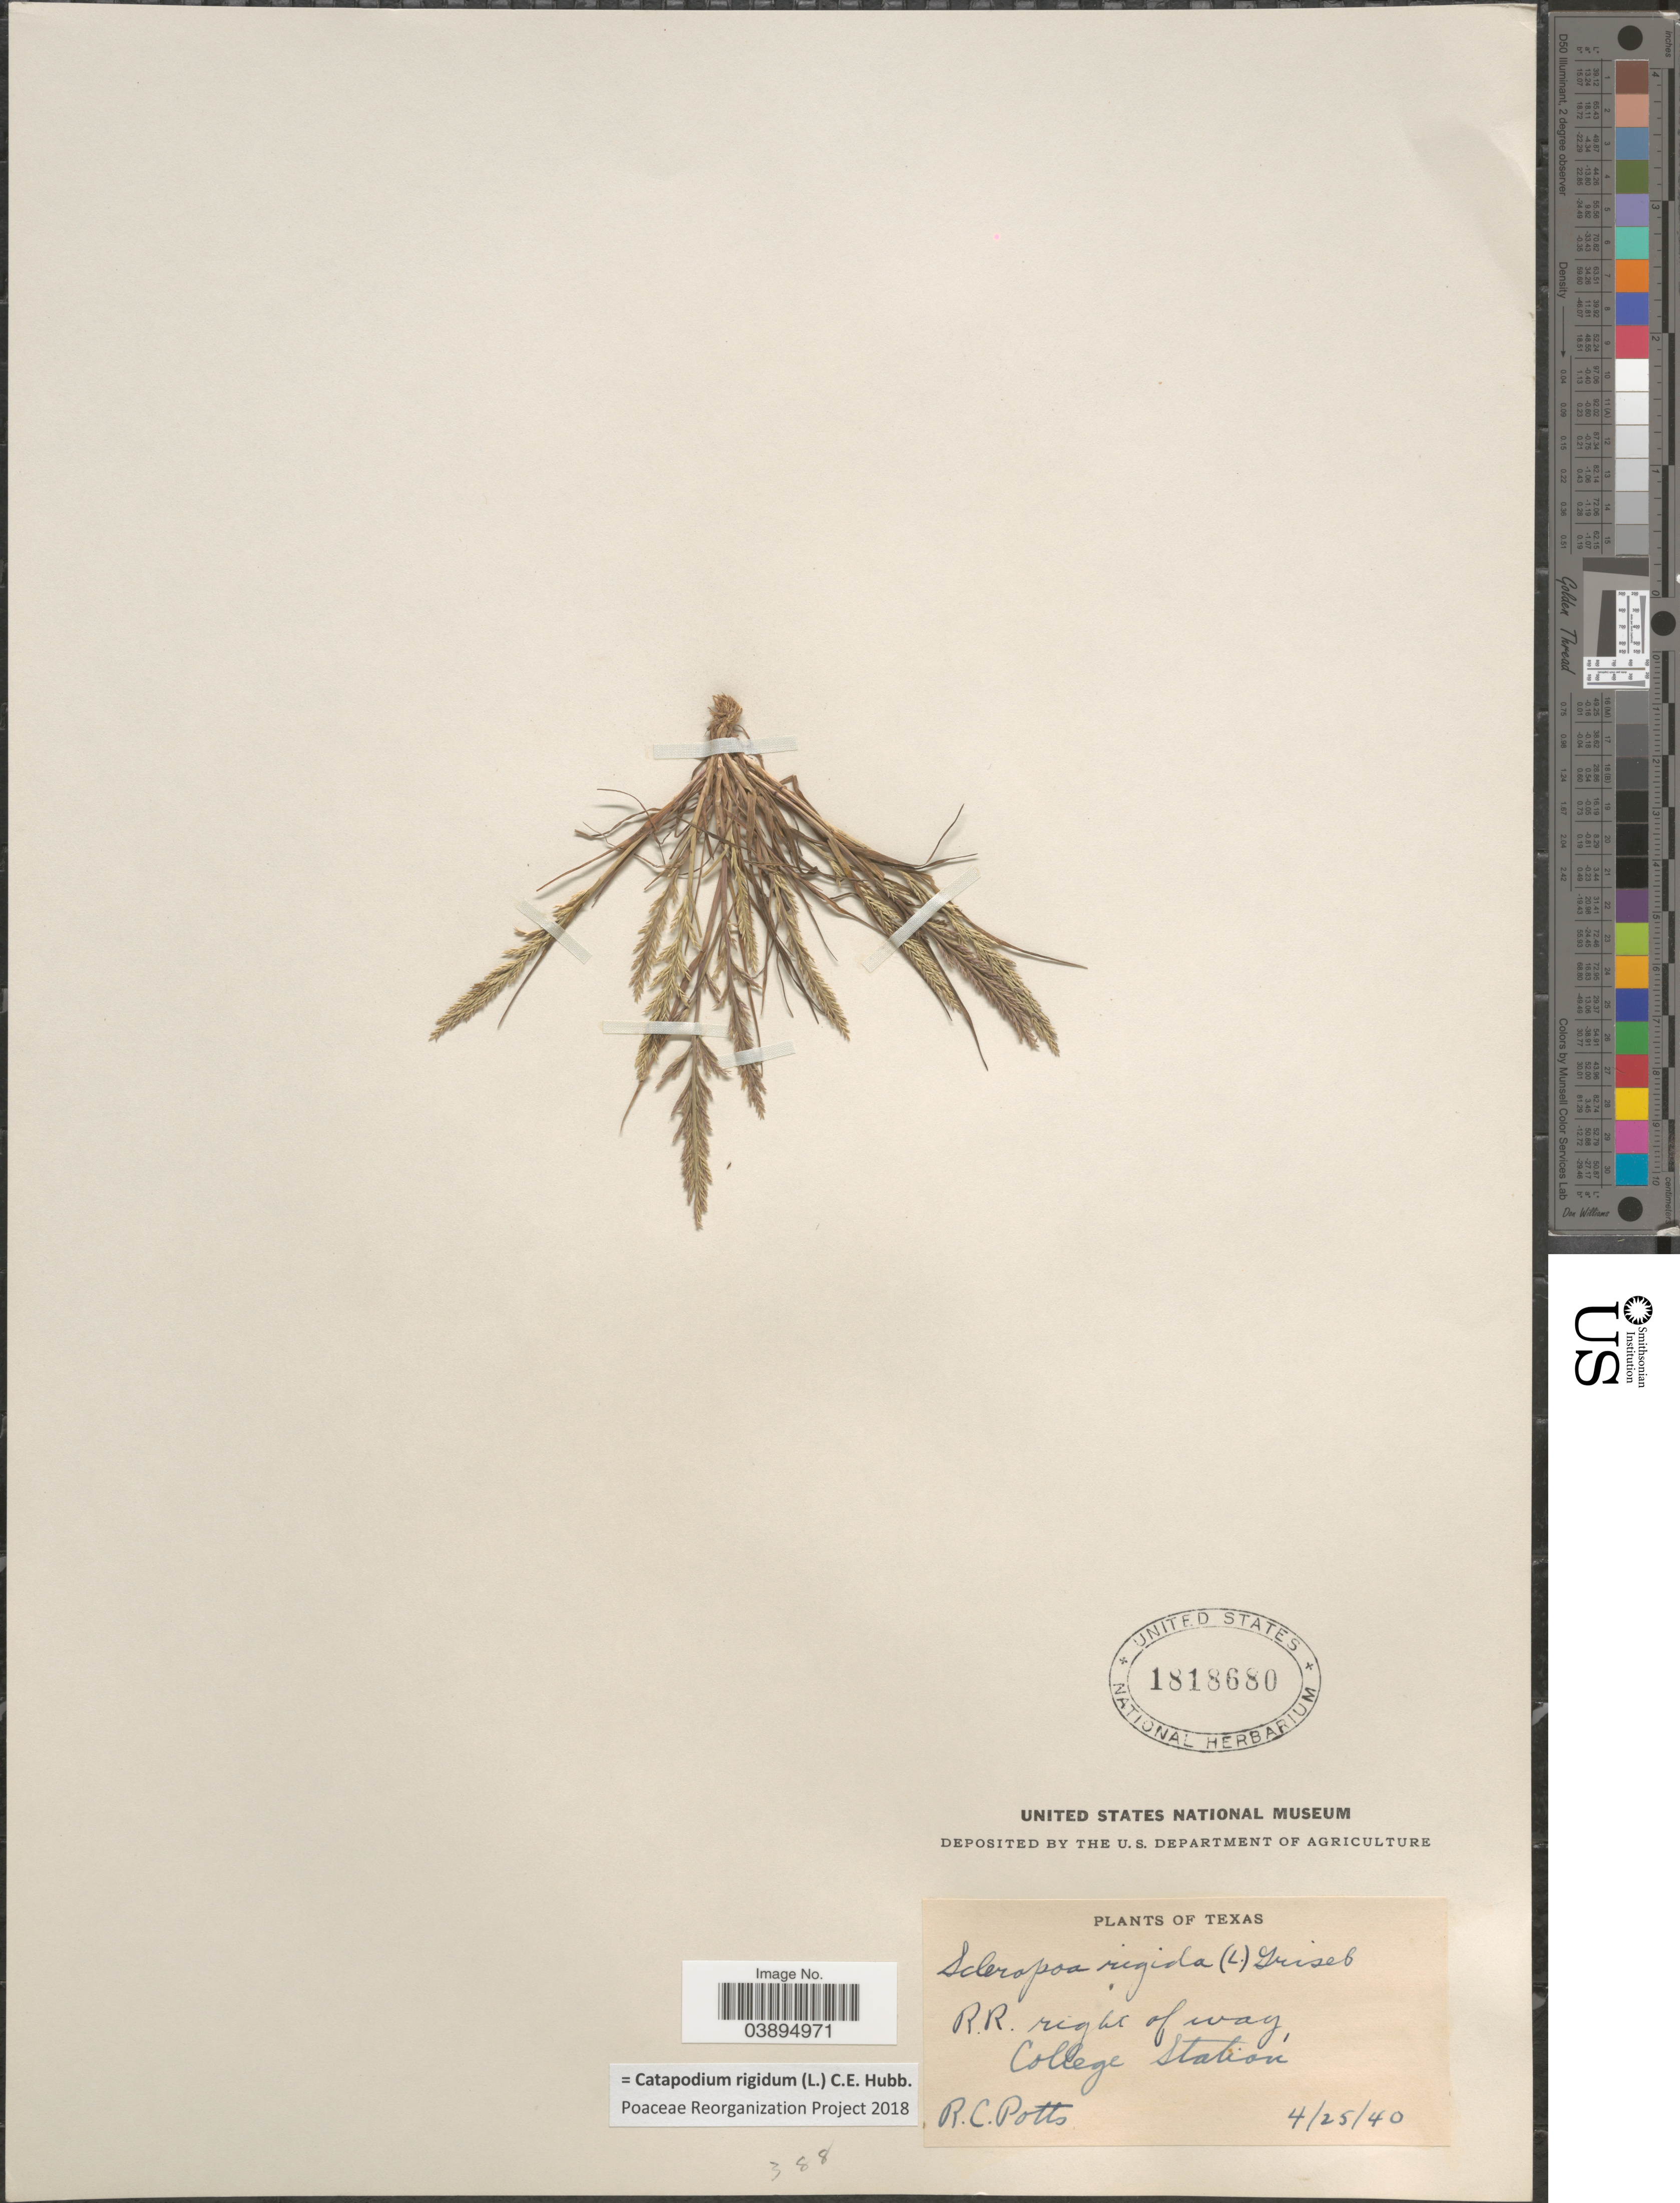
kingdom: Plantae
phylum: Tracheophyta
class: Liliopsida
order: Poales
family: Poaceae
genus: Catapodium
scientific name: Catapodium rigidum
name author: (L.) C.E. Hubb.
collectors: R. Potts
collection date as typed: Transcribed d/m/y: 25/4/40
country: United States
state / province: Texas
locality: R.R. right of way, College Station.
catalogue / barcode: US 1818680